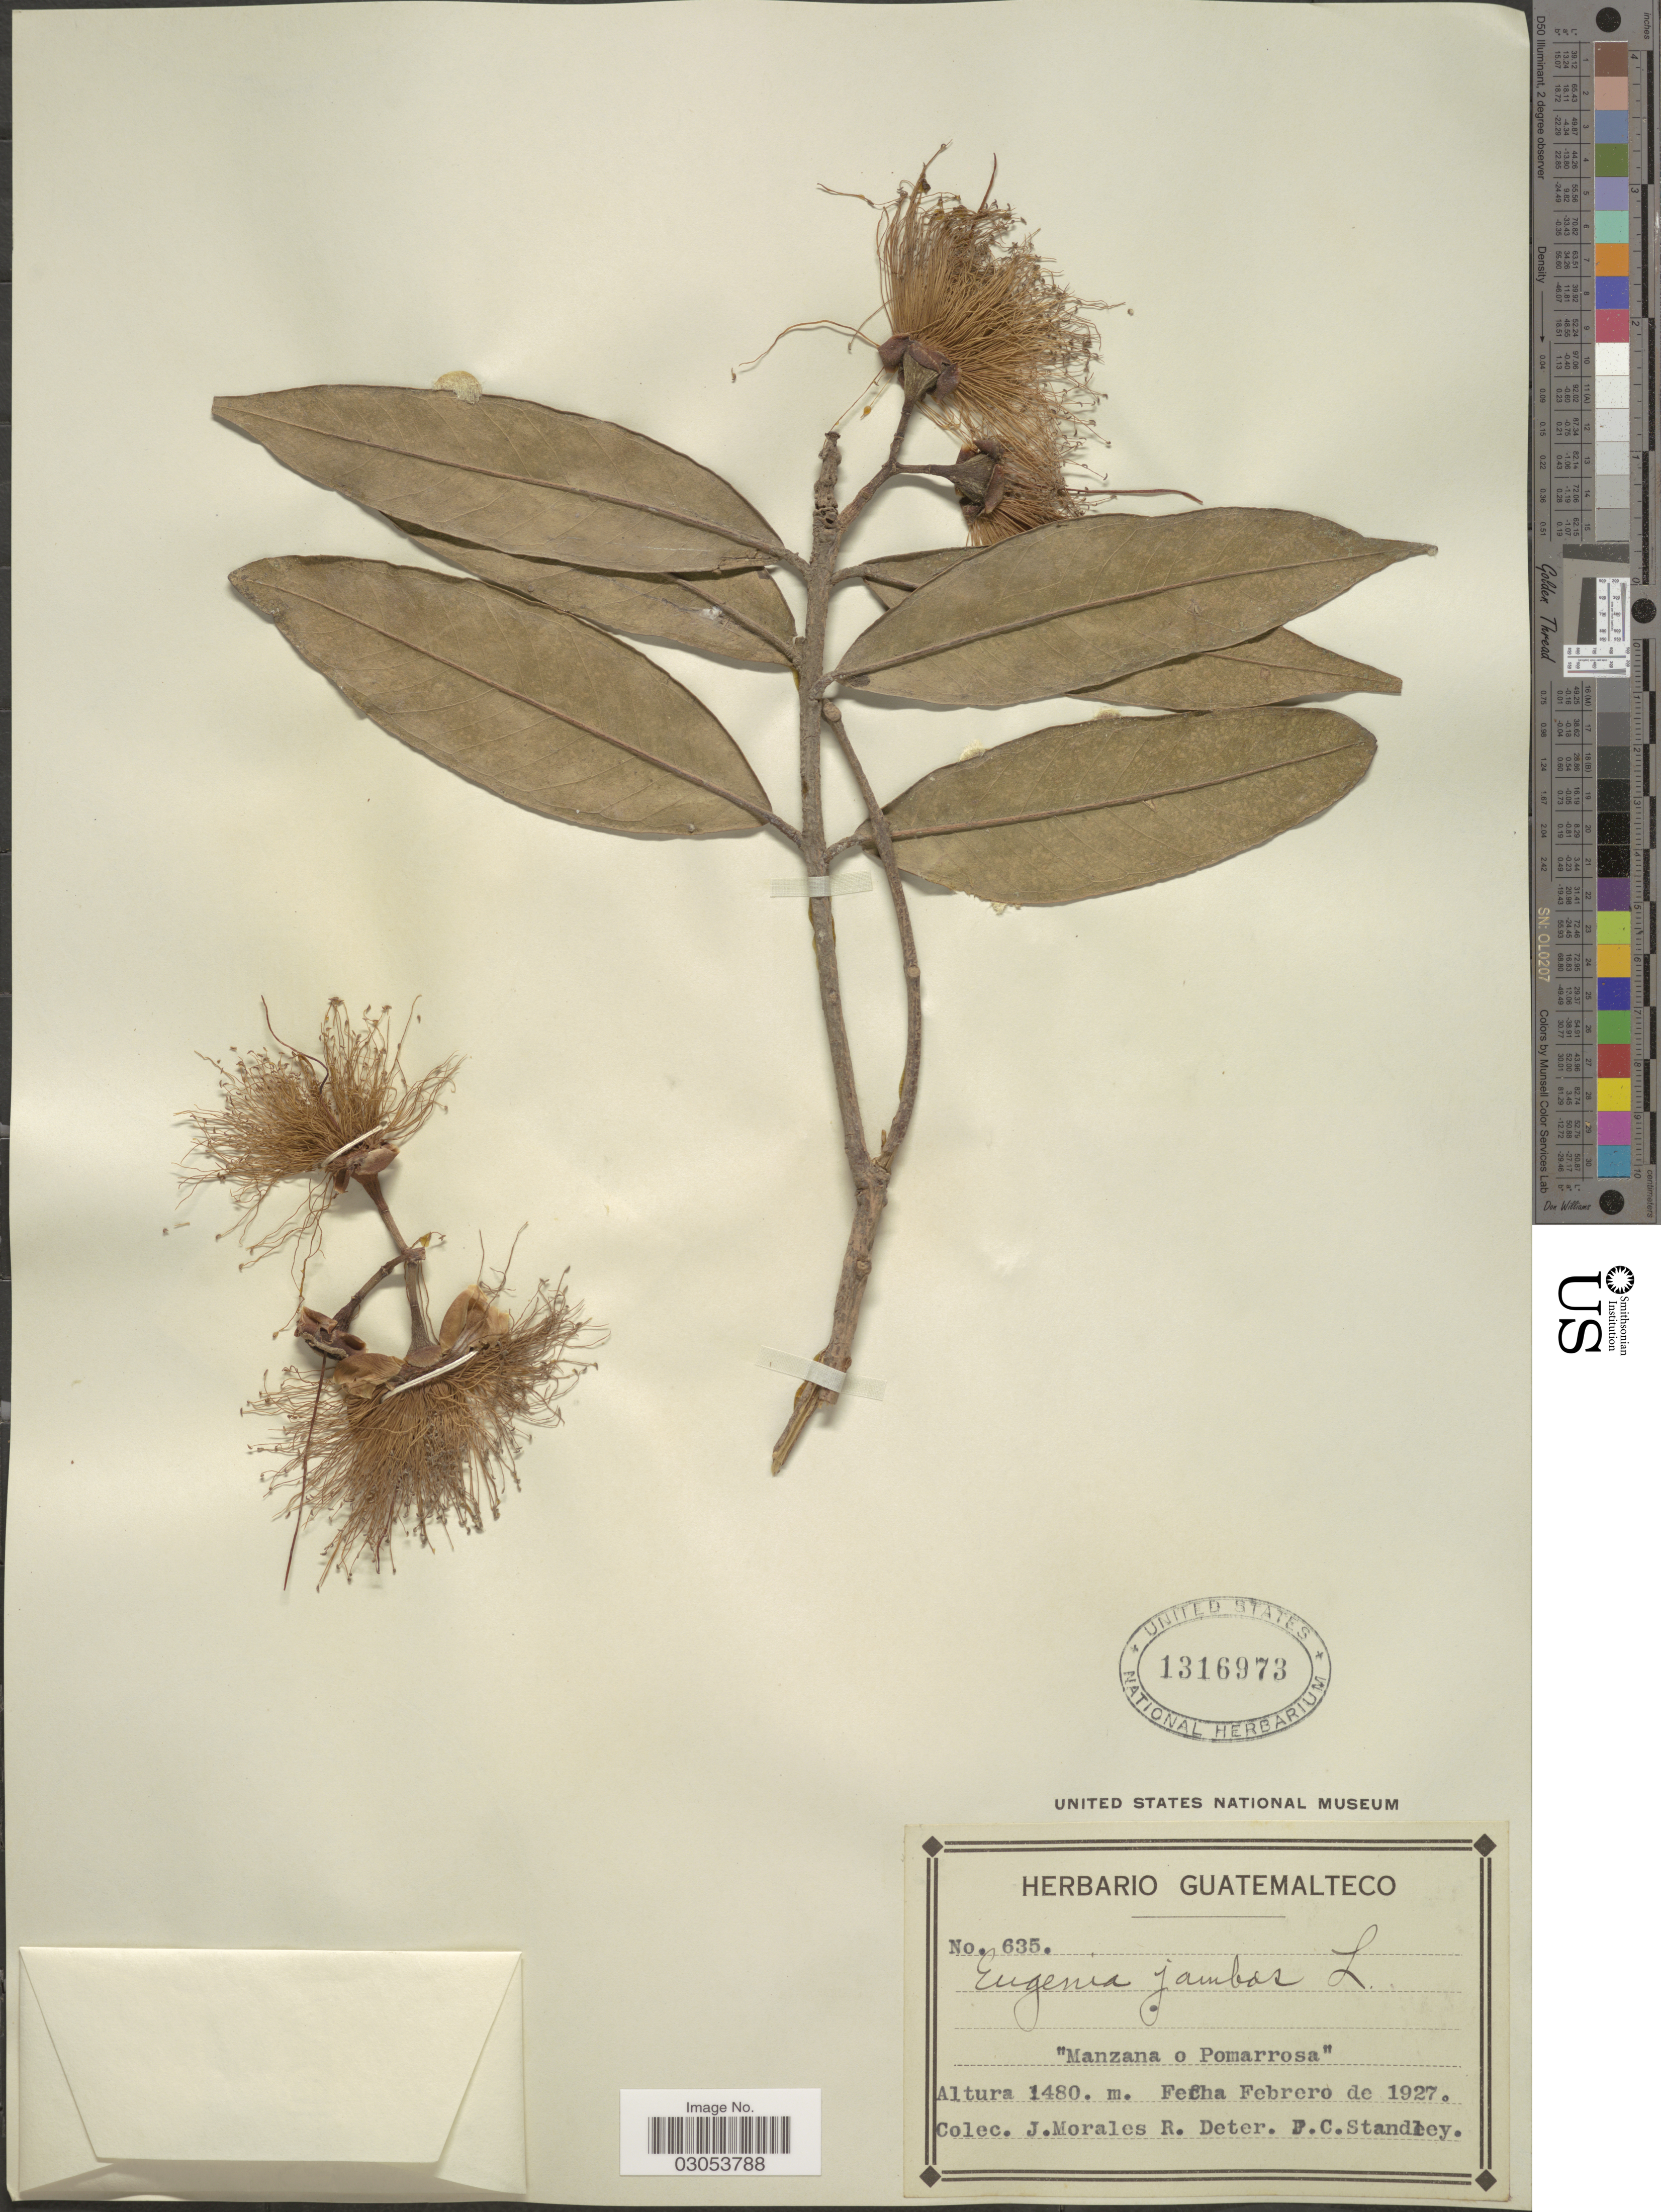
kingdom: Plantae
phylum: Tracheophyta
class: Magnoliopsida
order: Myrtales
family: Myrtaceae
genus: Syzygium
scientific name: Syzygium jambos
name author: (L.) Alston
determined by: Strong, Mark T., (BOT), Smithsonian Institution - National Museum of Natural History (UNITED STATES)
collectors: J. Morales R.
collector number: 635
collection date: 1927-02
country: Guatemala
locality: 'Manzana o Pomarrosa'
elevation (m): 1480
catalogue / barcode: US 1316973